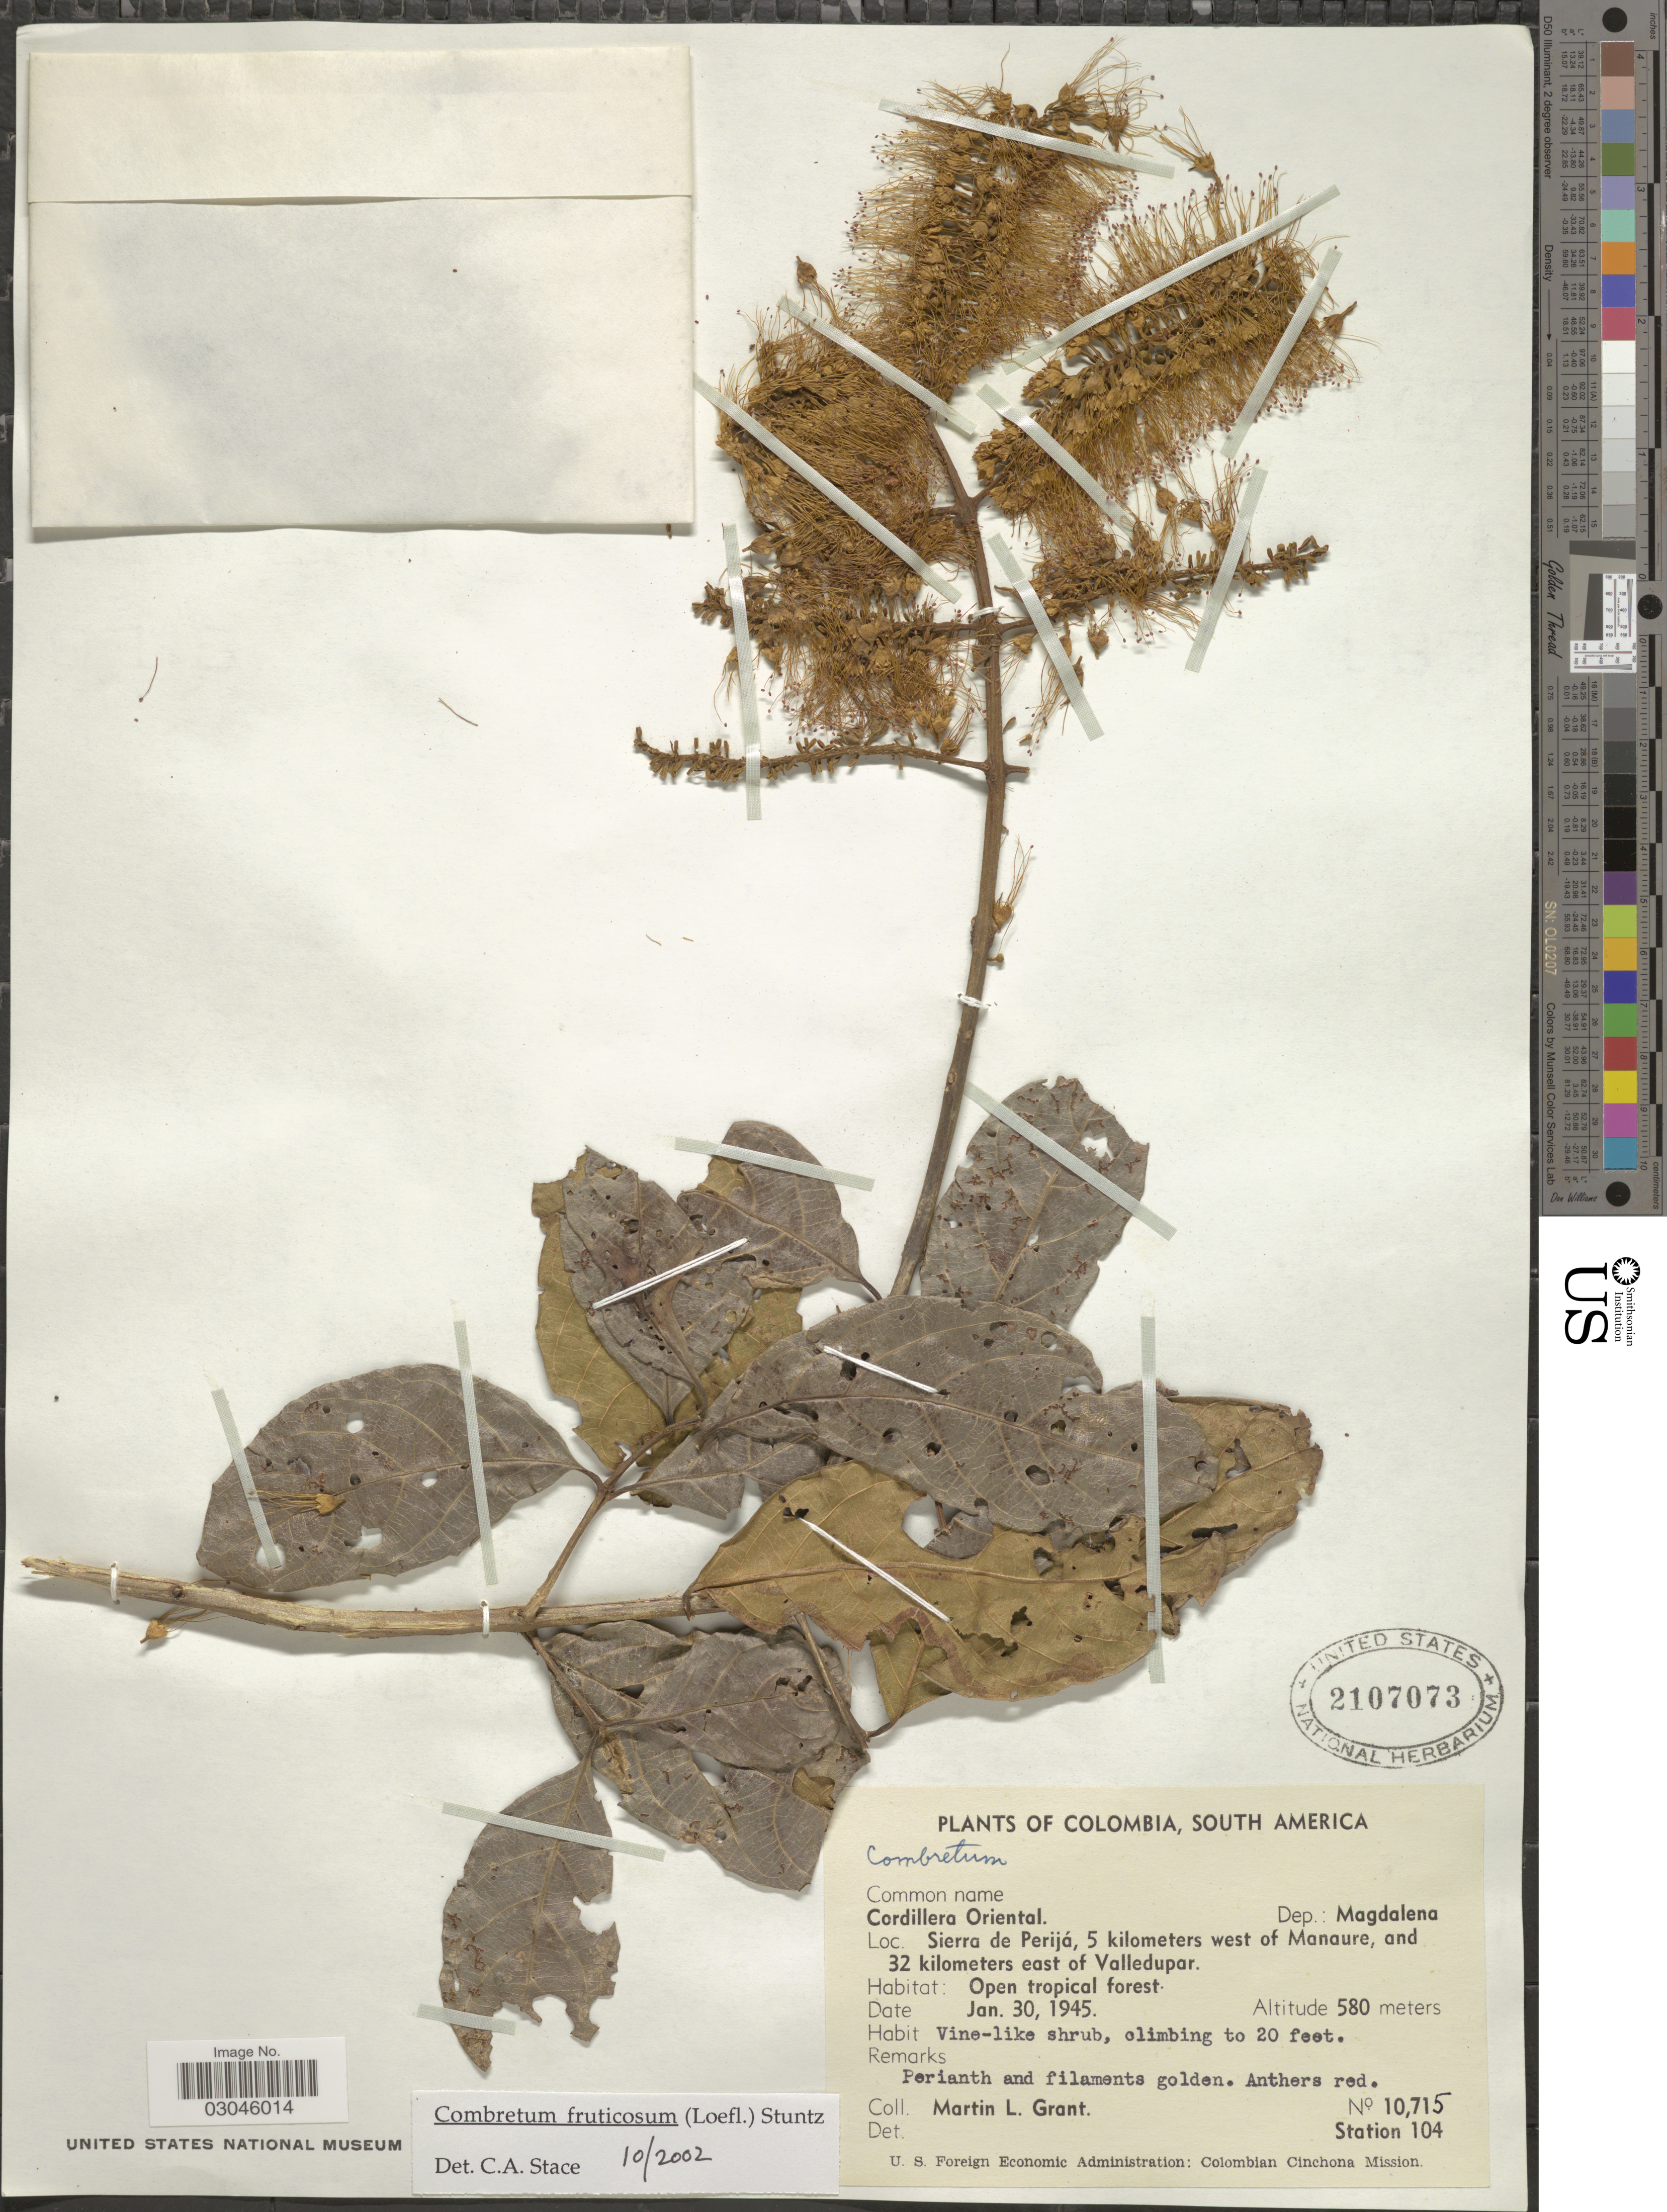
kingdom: Plantae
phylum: Tracheophyta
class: Magnoliopsida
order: Myrtales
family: Combretaceae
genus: Combretum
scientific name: Combretum fruticosum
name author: (Loefl.) Stuntz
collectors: M. L. Grant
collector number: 10715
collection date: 1945-01-30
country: Colombia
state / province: Magdalena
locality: Cordillera Oriental. Dep.: Magdalena. Sierra de Perijá, 5 kilometers west of Manaure, and 32 kilometers east of Valledupar.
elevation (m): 580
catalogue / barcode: US 2107073